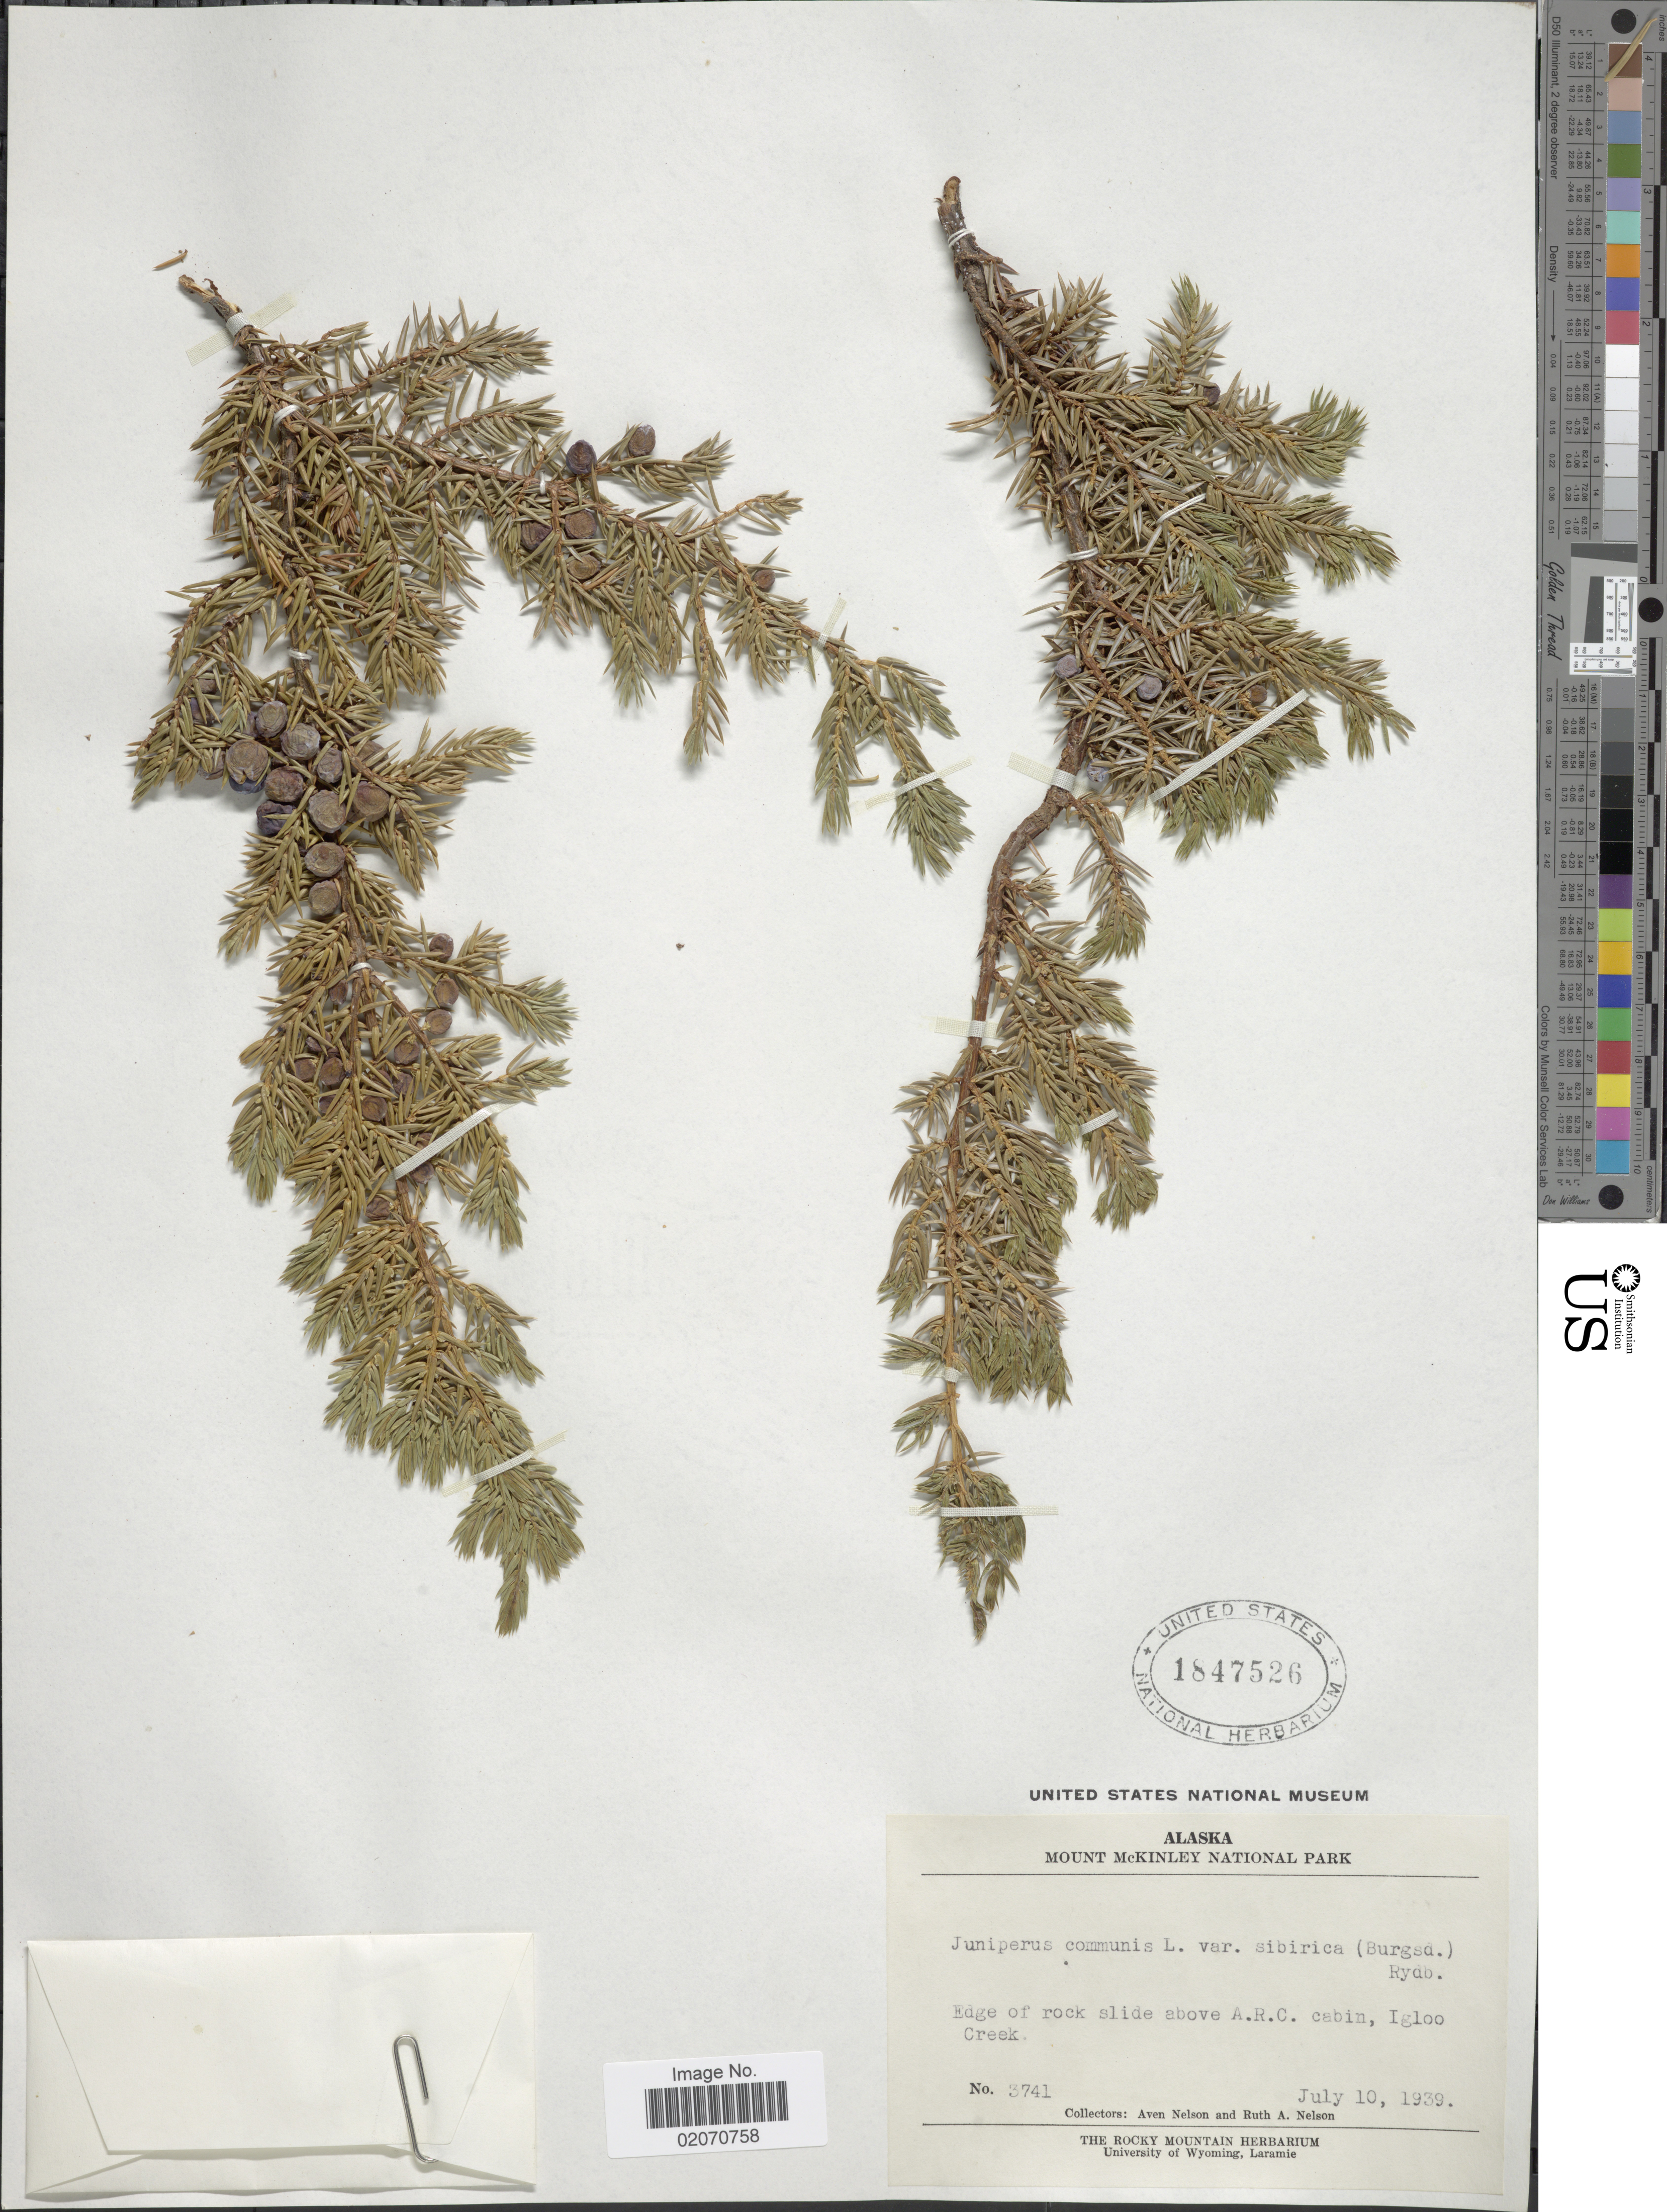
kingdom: Plantae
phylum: Tracheophyta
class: Pinopsida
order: Pinales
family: Cupressaceae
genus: Juniperus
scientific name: Juniperus communis subsp. nana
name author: (Willd.) Syme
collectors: A. Nelson & R. A. Nelson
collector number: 3741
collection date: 1939-07-10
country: United States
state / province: Alaska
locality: Edge of rodk slide above A.R.C. cabin, Igloo Creek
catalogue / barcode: US 1847526